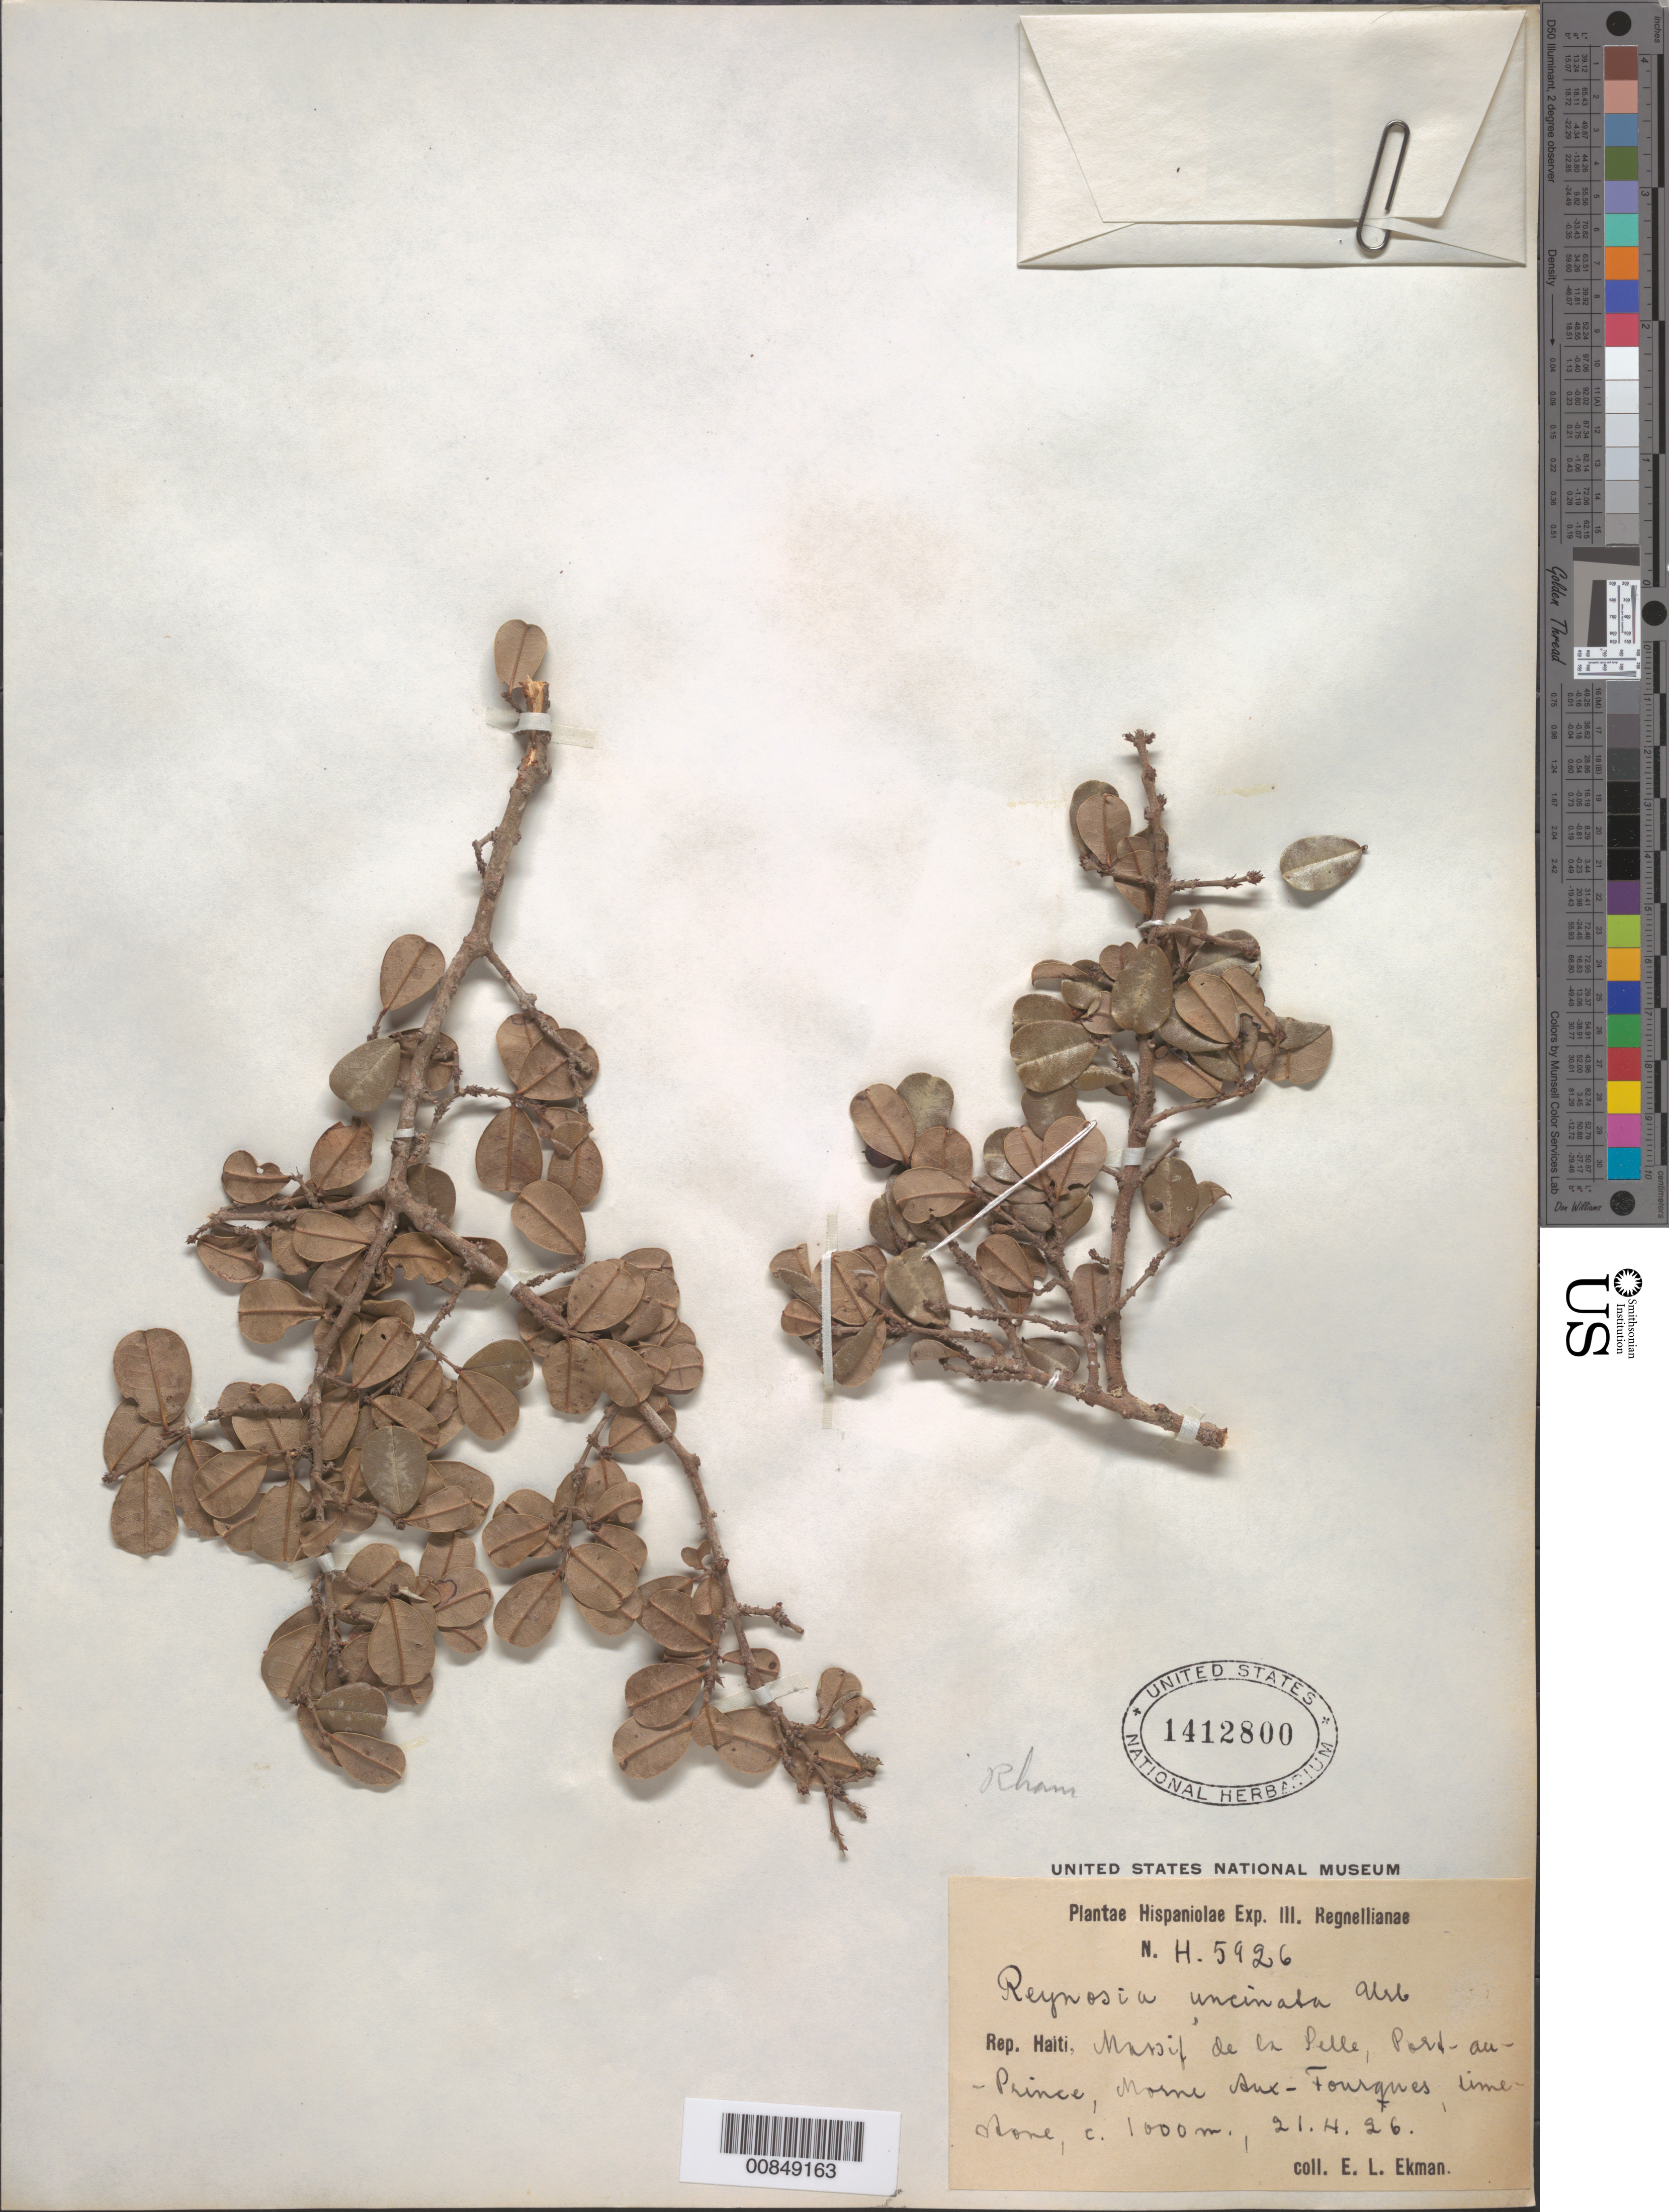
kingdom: Plantae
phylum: Tracheophyta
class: Magnoliopsida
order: Rosales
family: Rhamnaceae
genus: Reynosia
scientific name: Reynosia uncinata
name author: Urb.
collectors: E. L. Ekman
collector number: H 5926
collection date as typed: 21 Apr 1926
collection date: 1926-04-21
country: Haiti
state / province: Ouest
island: Hispaniola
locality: Massif de la Selle, Port-au-Prince, Morne Aux-Fourques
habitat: Limestone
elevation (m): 1000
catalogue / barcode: US 1412800